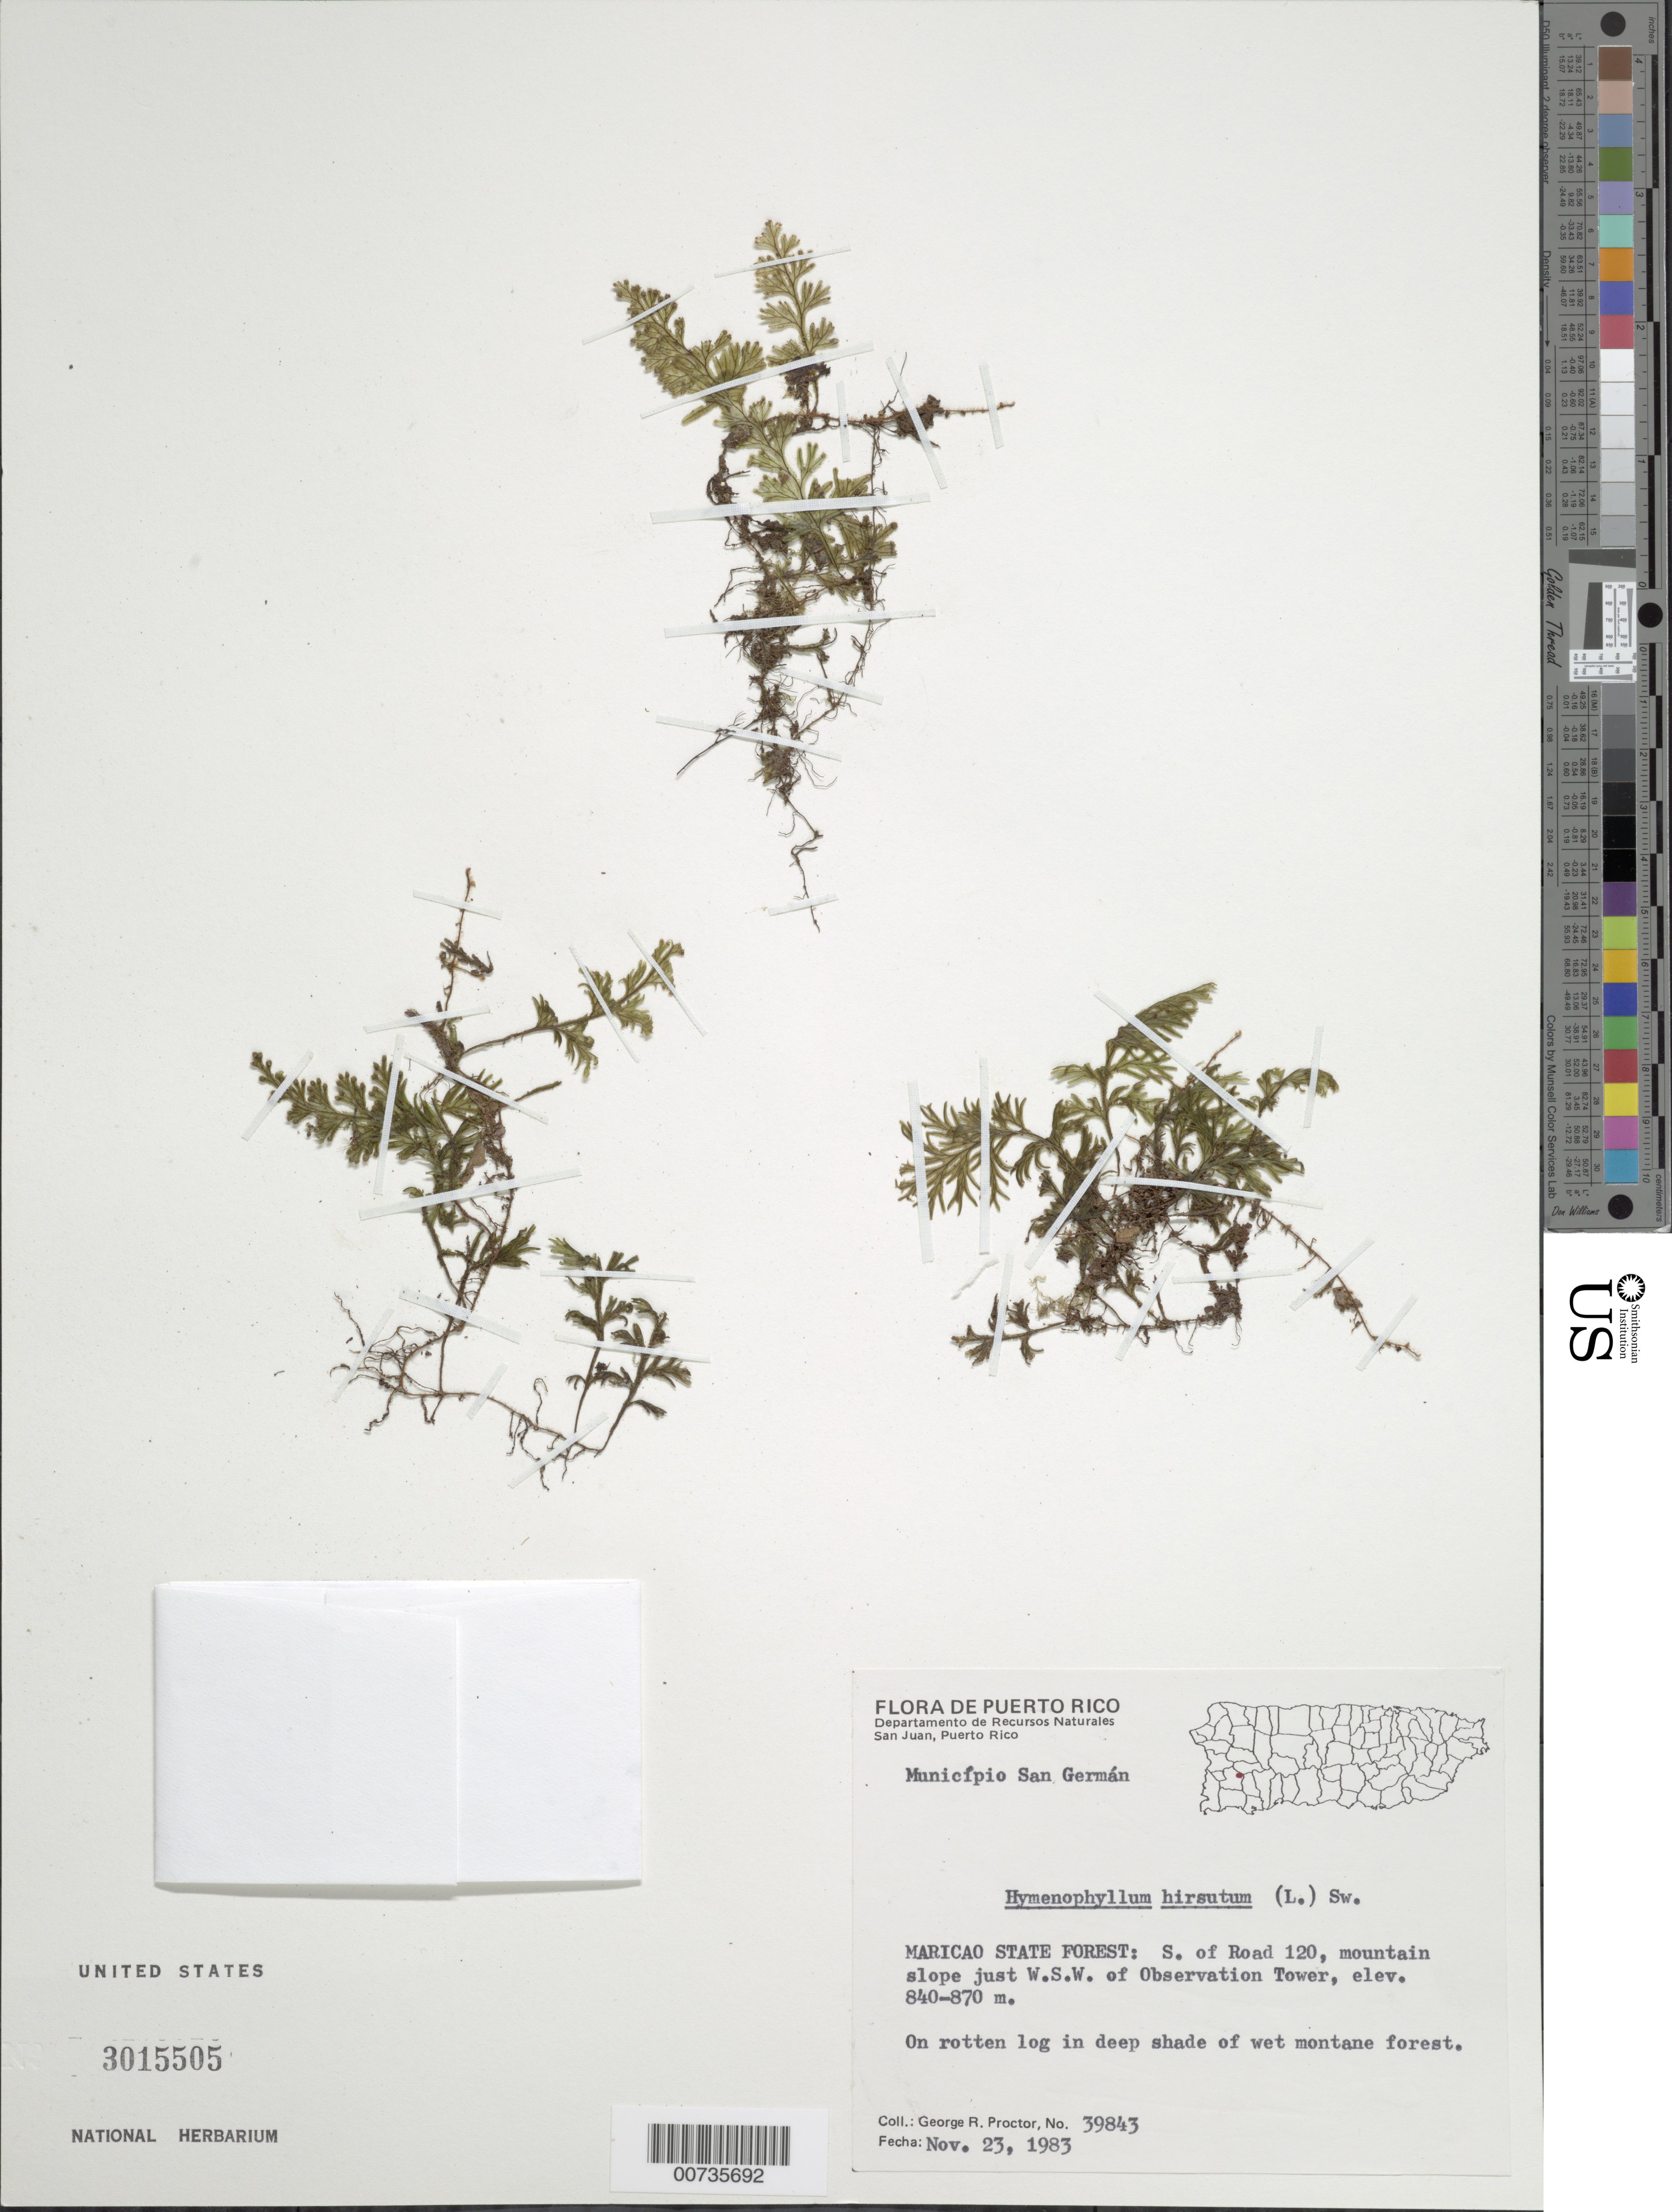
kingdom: Plantae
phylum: Tracheophyta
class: Polypodiopsida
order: Hymenophyllales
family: Hymenophyllaceae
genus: Hymenophyllum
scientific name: Hymenophyllum hirsutum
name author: (L.) Sw.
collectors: G. R. Proctor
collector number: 39843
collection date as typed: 23 Nov 1983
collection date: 1983-11-23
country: Puerto Rico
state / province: San Germán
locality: Mun. San German, Maricao State Forest: S of Road 120, mountain slope just WSW of Observation Tower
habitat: On rotten log in deep shade of wet mountane forest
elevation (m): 840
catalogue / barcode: US 3015505